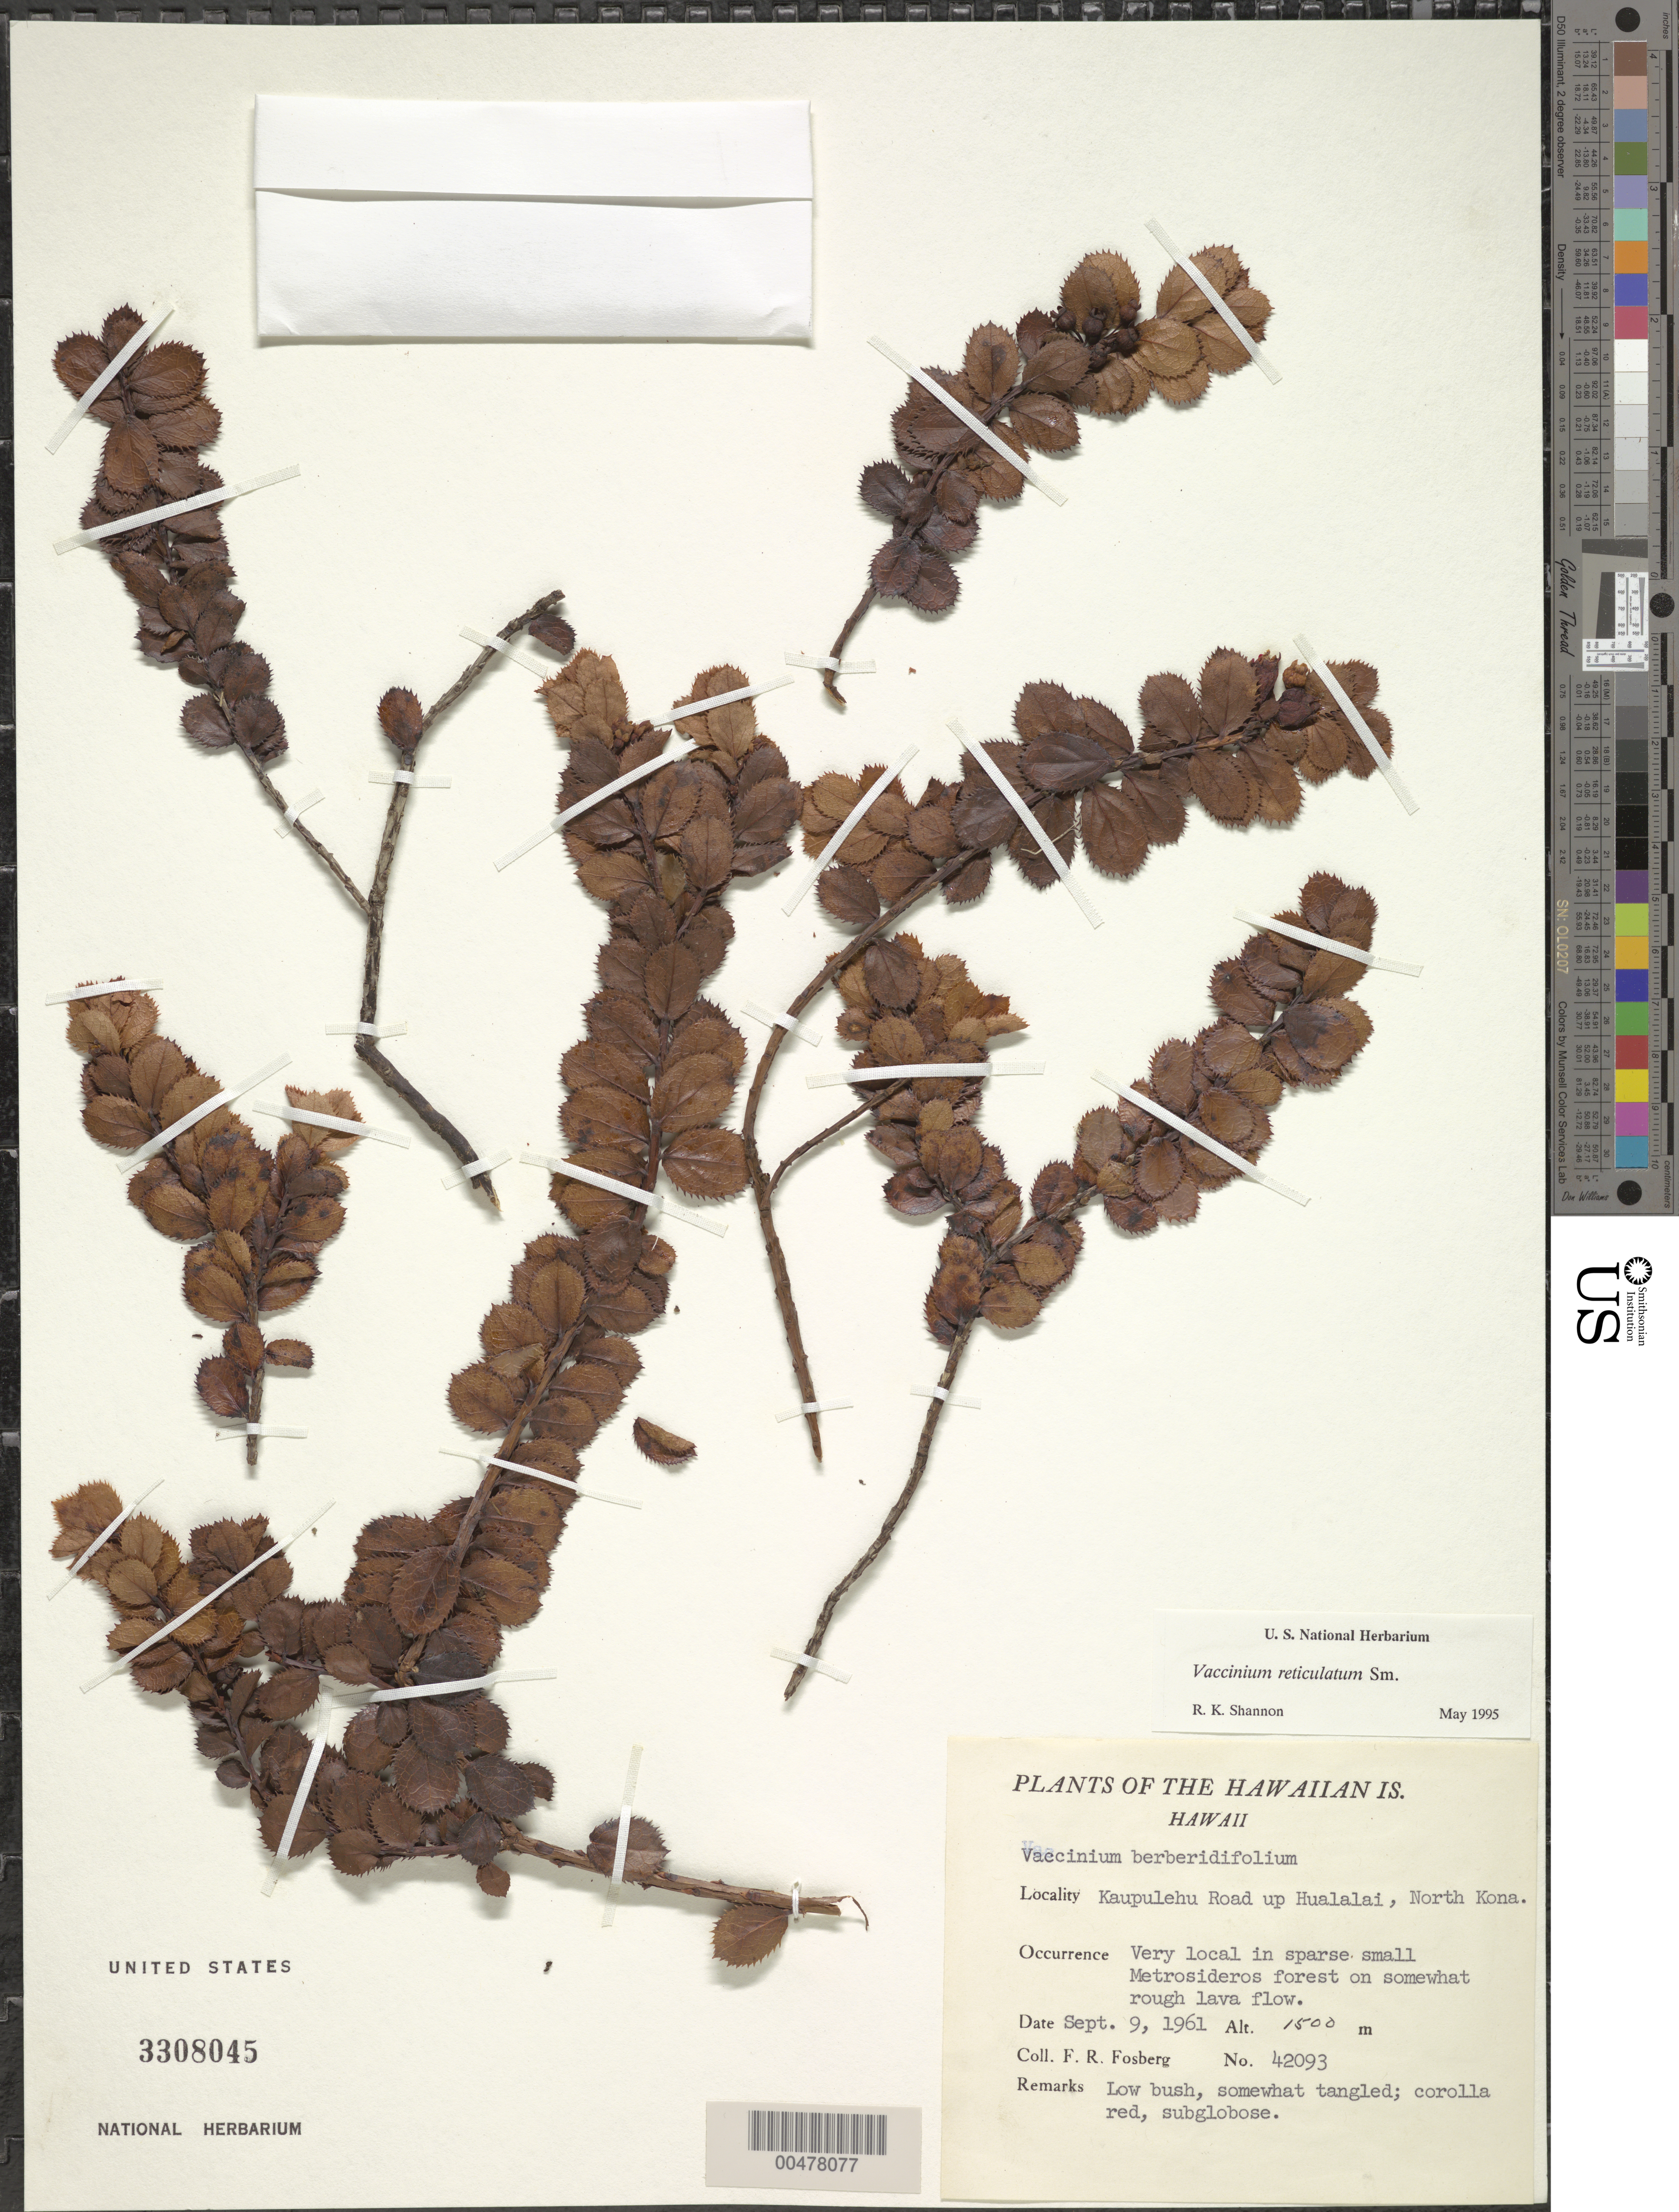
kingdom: Plantae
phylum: Tracheophyta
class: Magnoliopsida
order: Ericales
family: Ericaceae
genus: Vaccinium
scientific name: Vaccinium reticulatum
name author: Sm.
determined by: Shannon, R. K., (UNITED STATES)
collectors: F. R. Fosberg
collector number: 42093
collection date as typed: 9 Sep 1961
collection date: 1961-09-09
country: United States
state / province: Hawaii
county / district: Hawaii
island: Hawaii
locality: Kaupulehu Rd up Hualalai, N Kona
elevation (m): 1500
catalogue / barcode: US 3308045